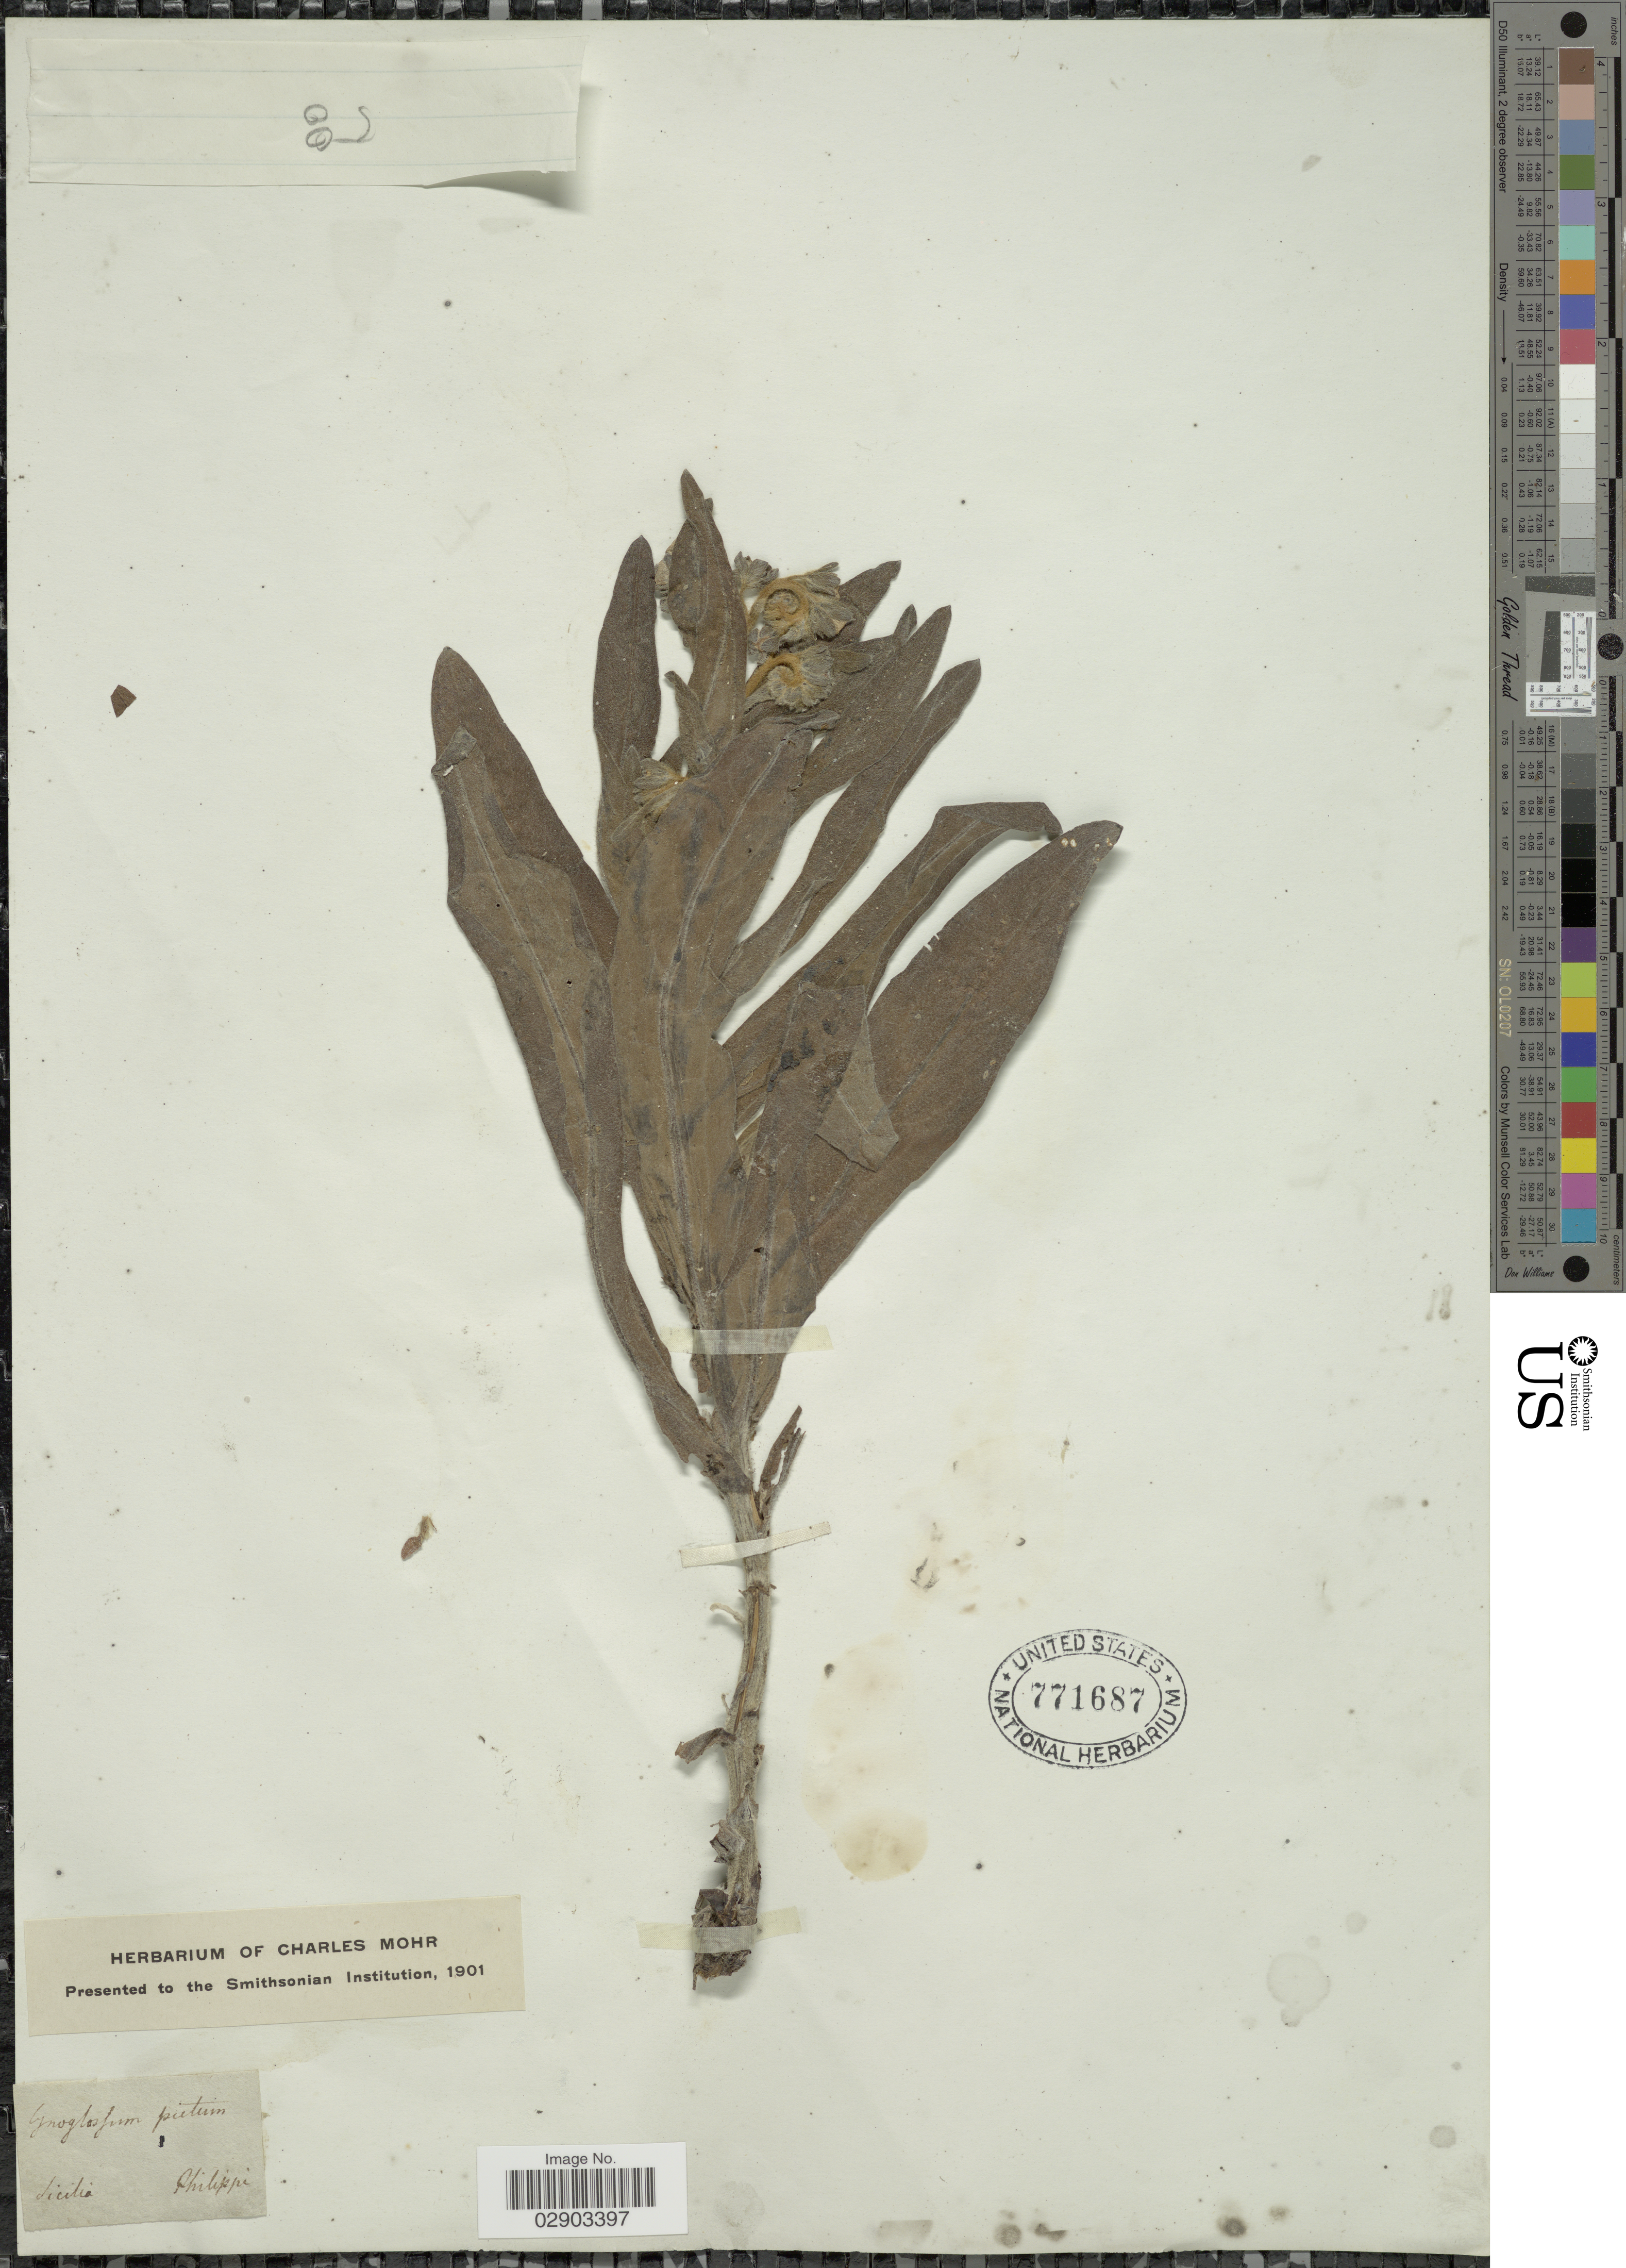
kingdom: Plantae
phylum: Tracheophyta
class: Magnoliopsida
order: Boraginales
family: Boraginaceae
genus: Cynoglossum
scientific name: Cynoglossum creticum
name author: Mill.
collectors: -. Philippi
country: Italy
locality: Sicilia.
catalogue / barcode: US 771687